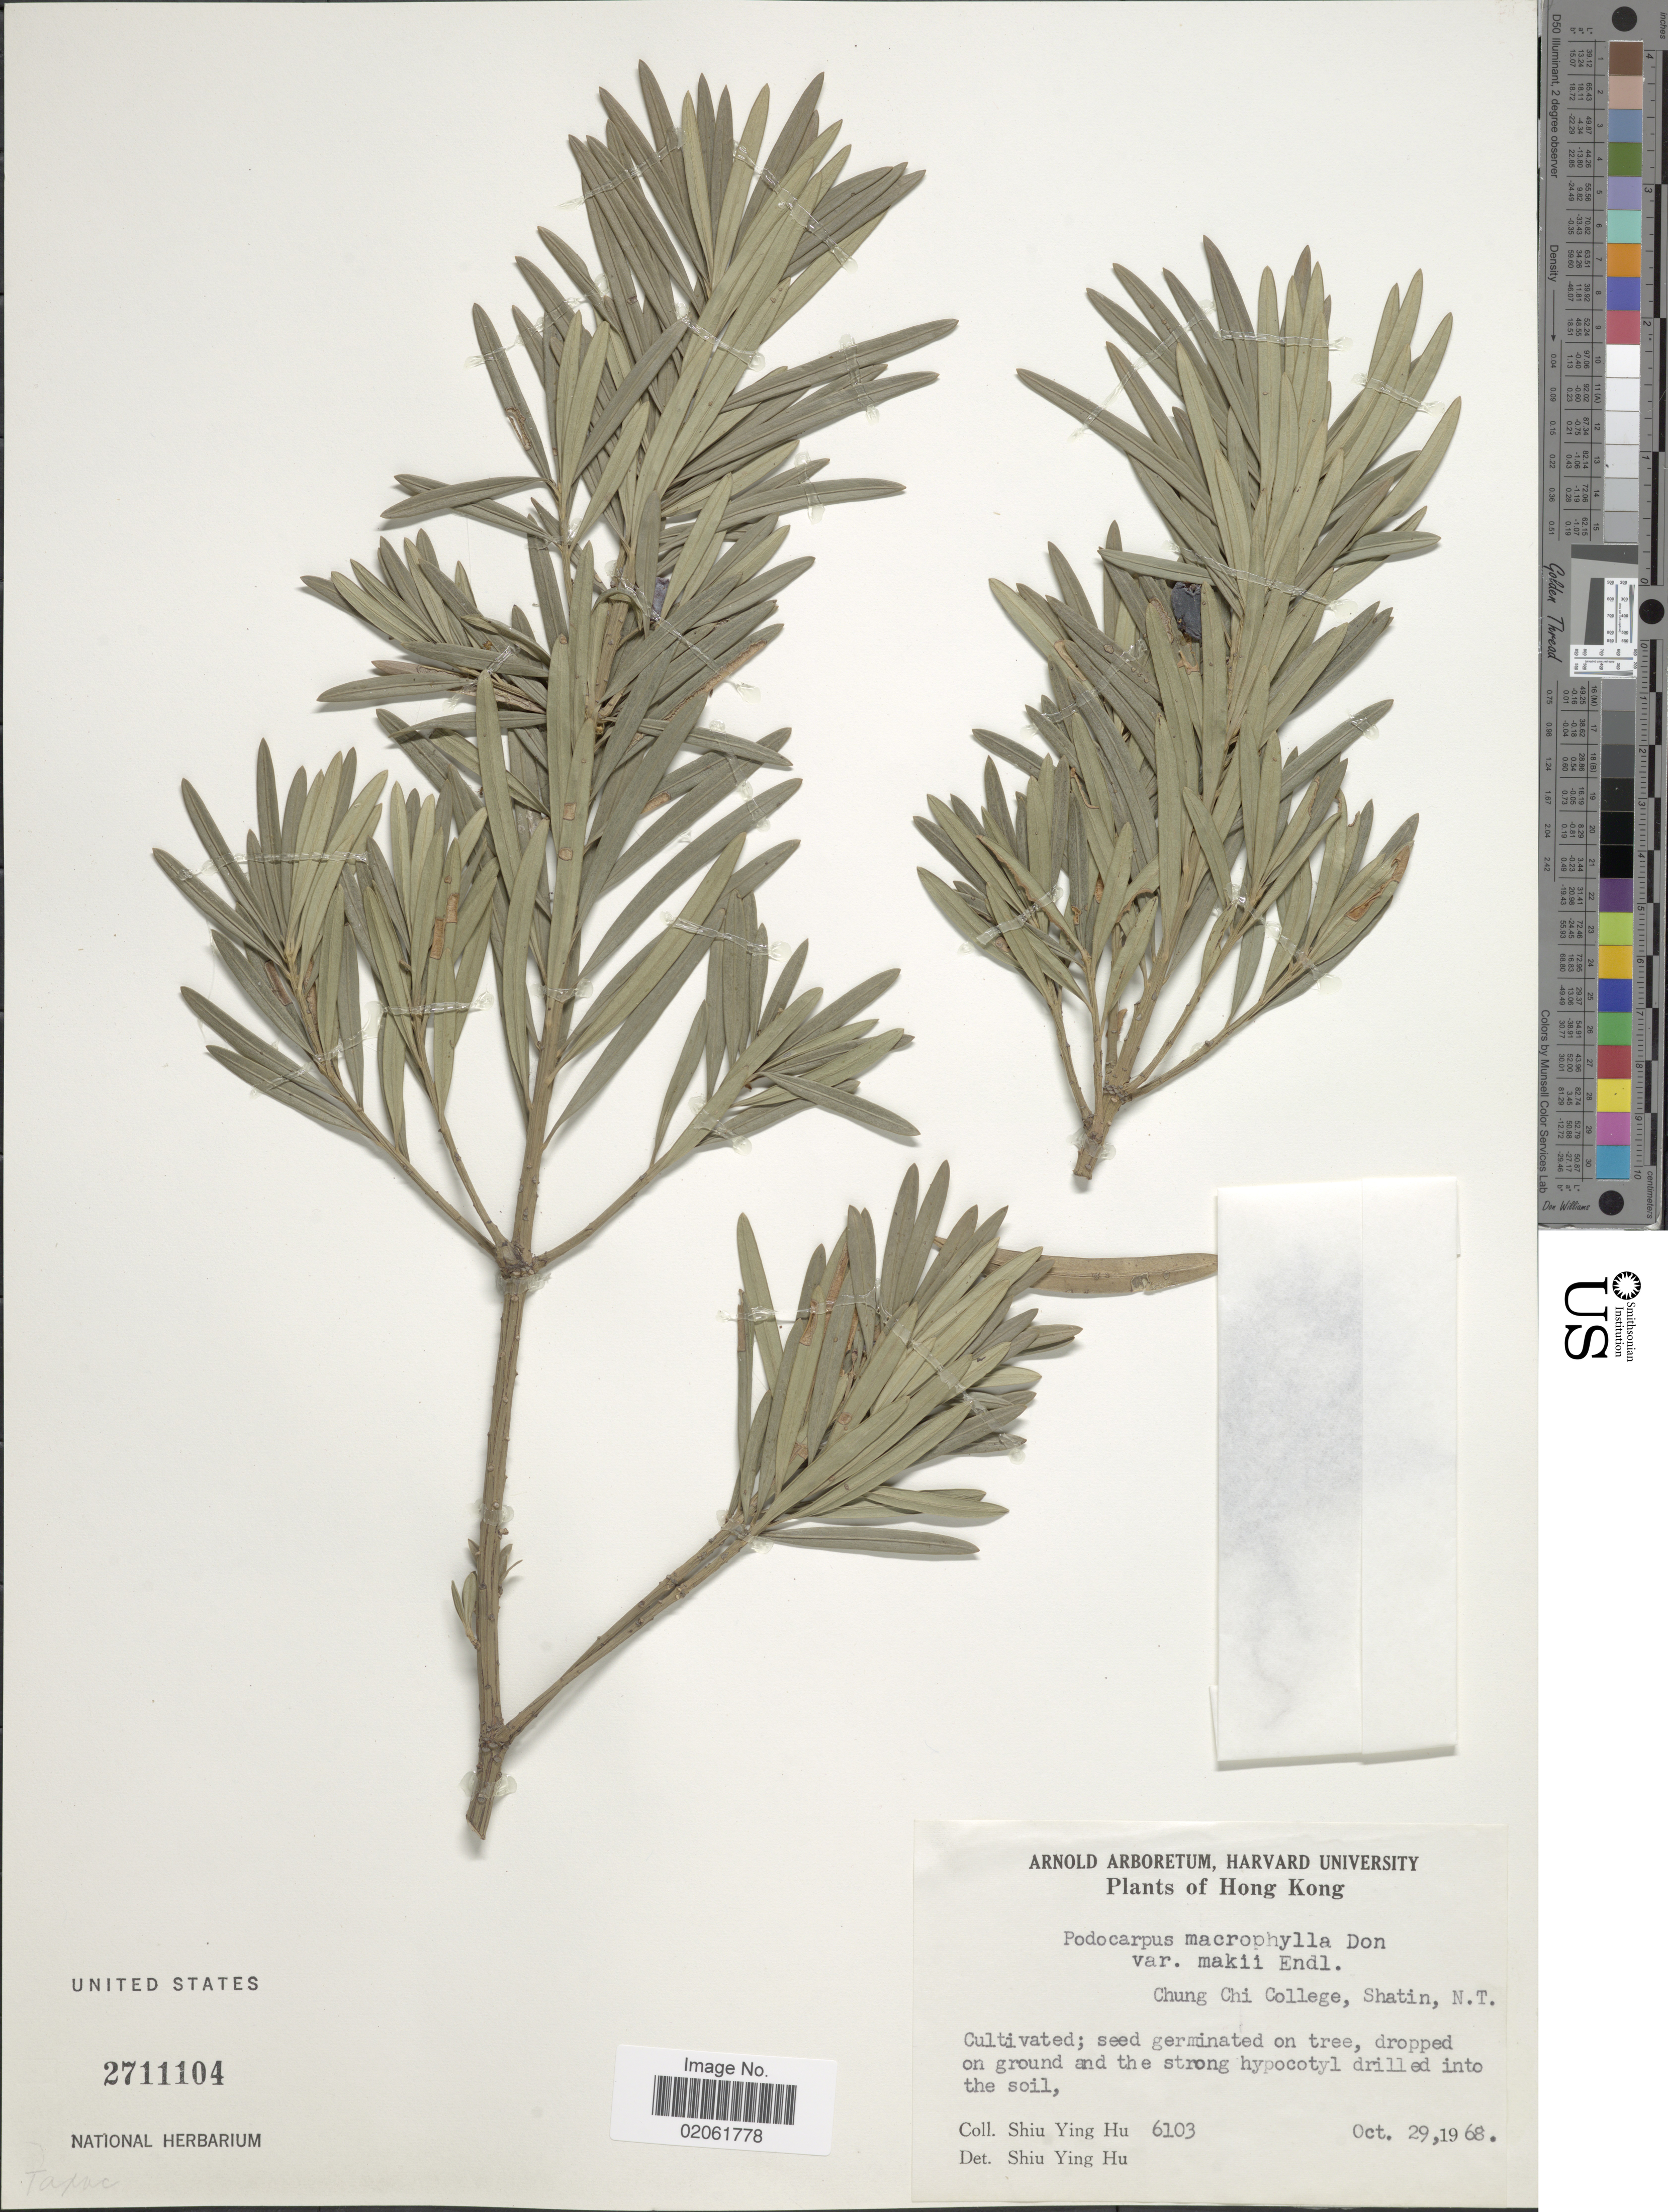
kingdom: Plantae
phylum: Tracheophyta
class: Pinopsida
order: Pinales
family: Podocarpaceae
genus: Podocarpus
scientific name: Podocarpus macrophyllus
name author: (Thunb.) Sweet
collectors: S. Y. Hu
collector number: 6103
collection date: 1968-10-29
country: China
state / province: Hong Kong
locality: Chung Chi College, Shatin, N.T.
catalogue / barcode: US 2711104